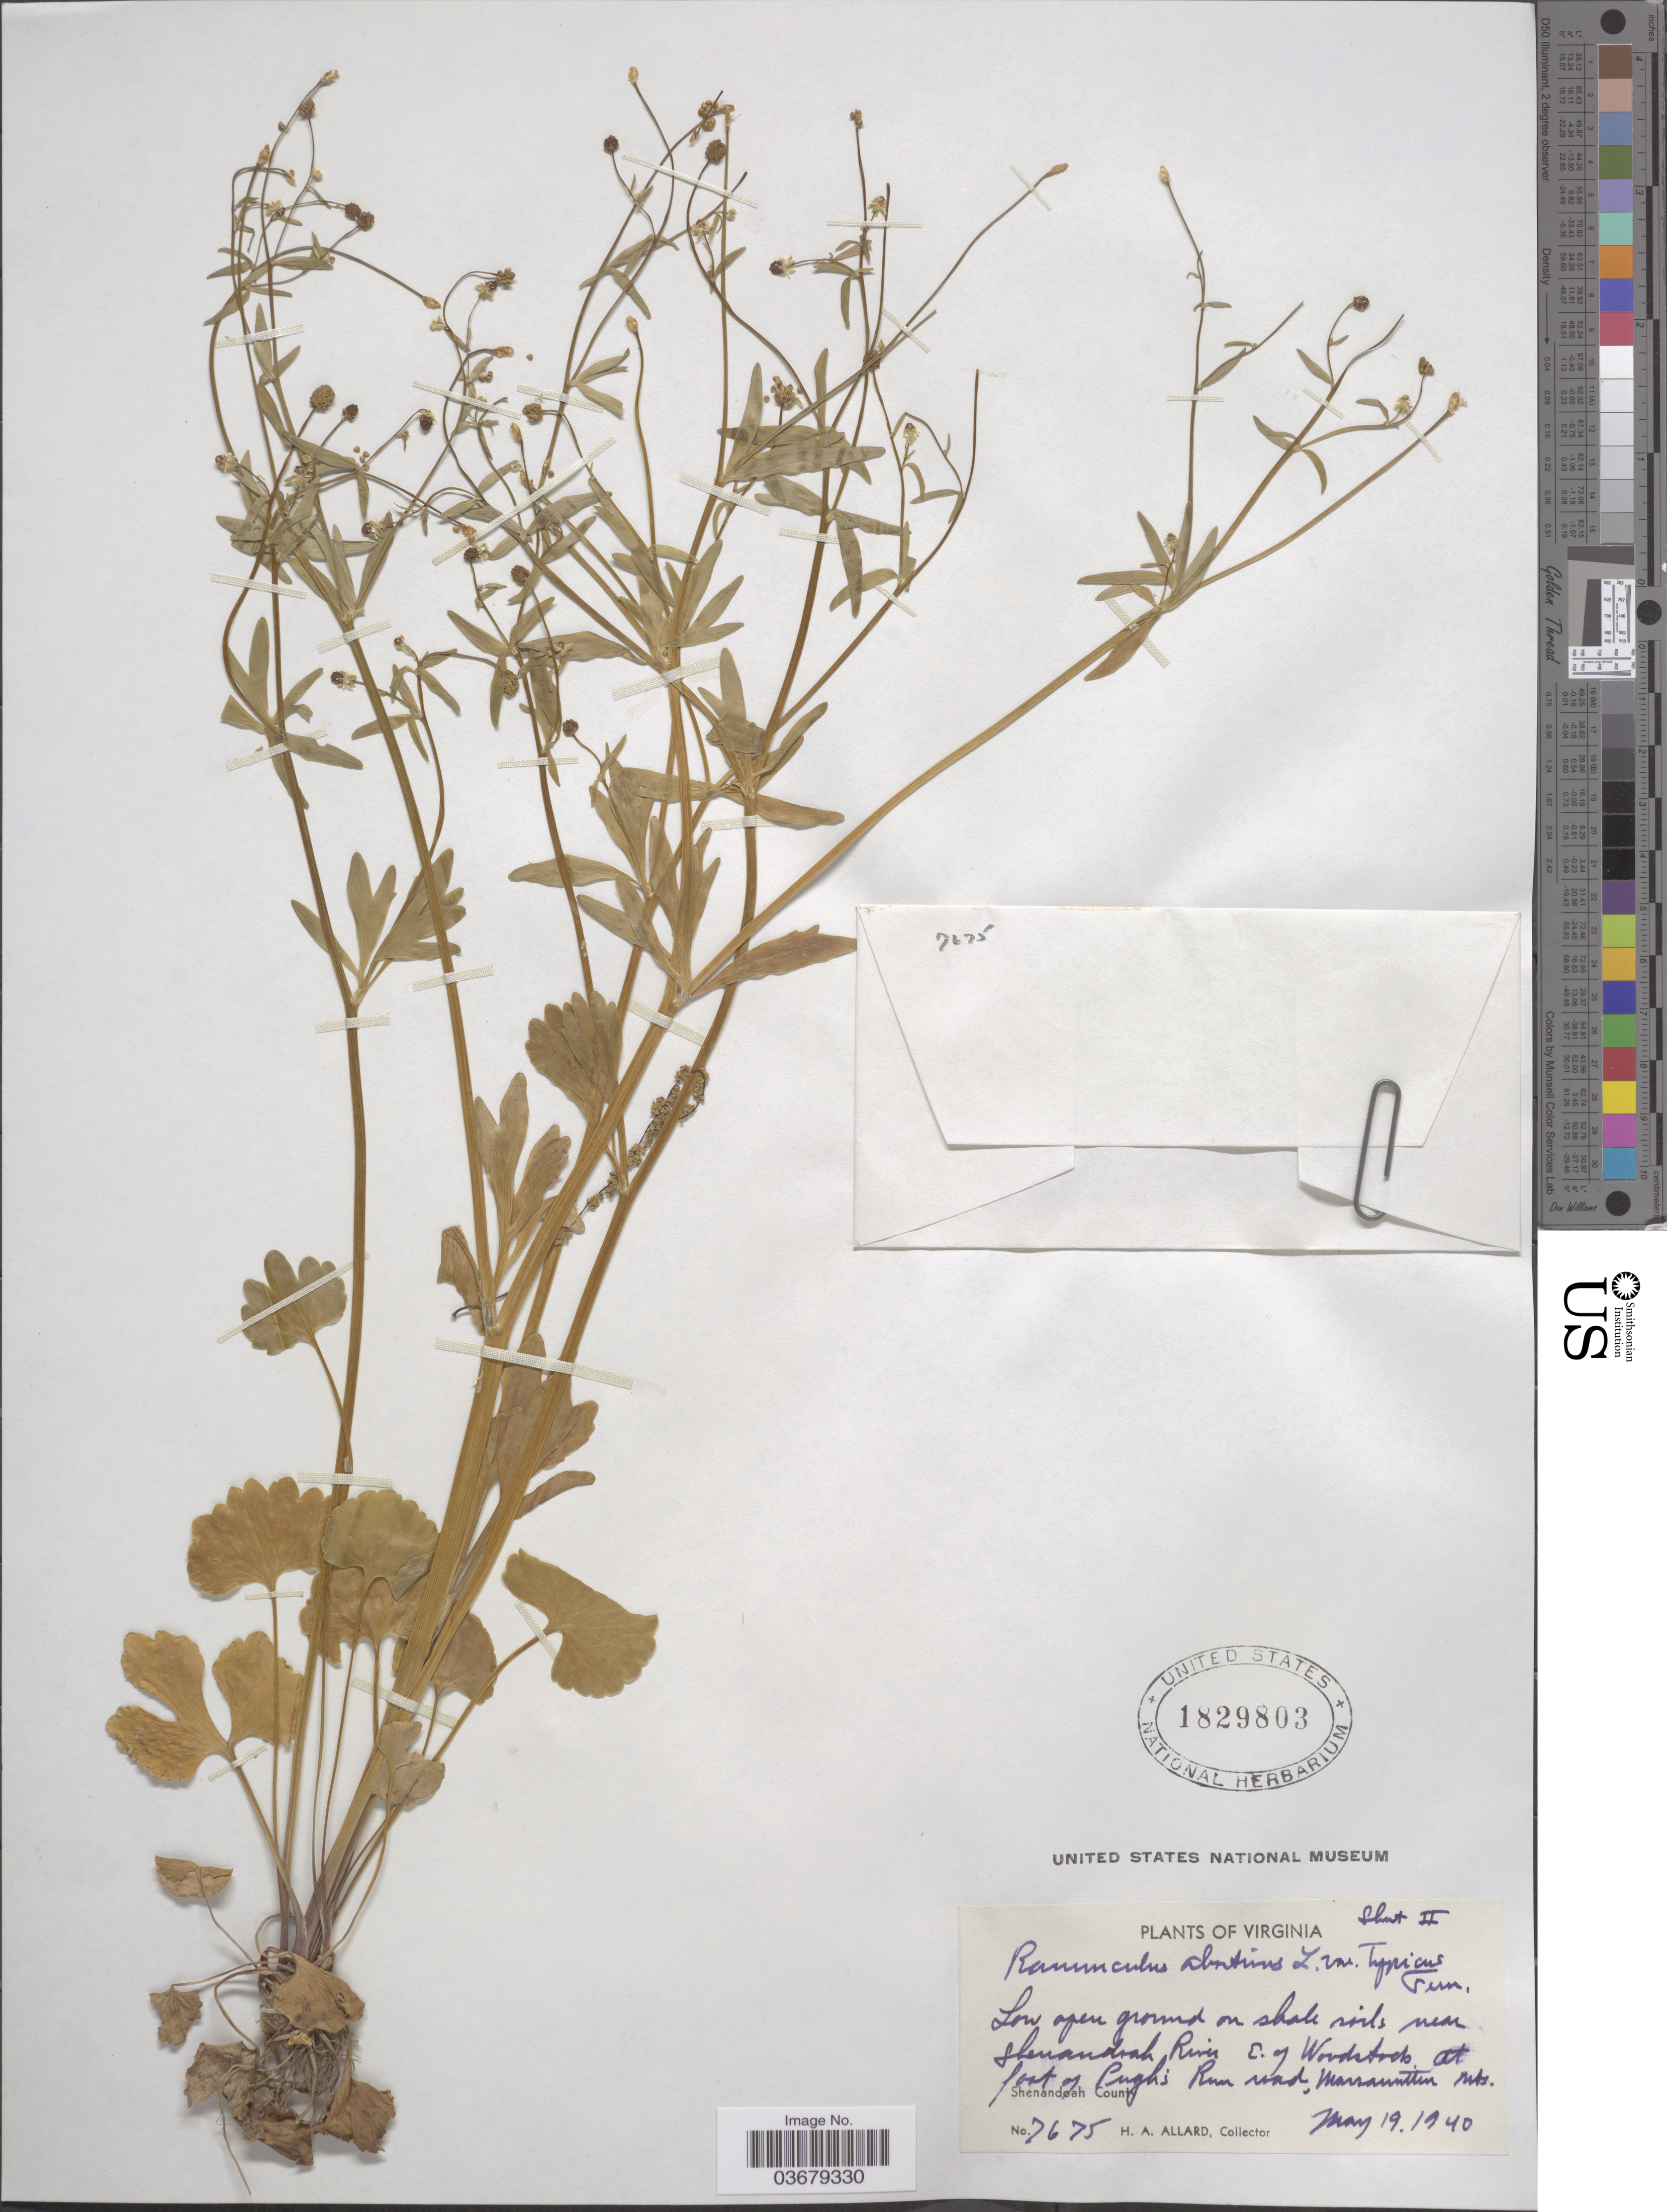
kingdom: Plantae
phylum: Tracheophyta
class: Magnoliopsida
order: Ranunculales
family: Ranunculaceae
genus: Ranunculus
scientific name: Ranunculus abortivus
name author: L.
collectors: H. A. Allard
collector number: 7675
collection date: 1940-05-19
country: United States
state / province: Virginia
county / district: Shenandoah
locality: Near Shenandoah River E. of Woodstock. At foot of Pugh's Run road. Massanutten Mts. Shenandoah County.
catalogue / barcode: US 1829803